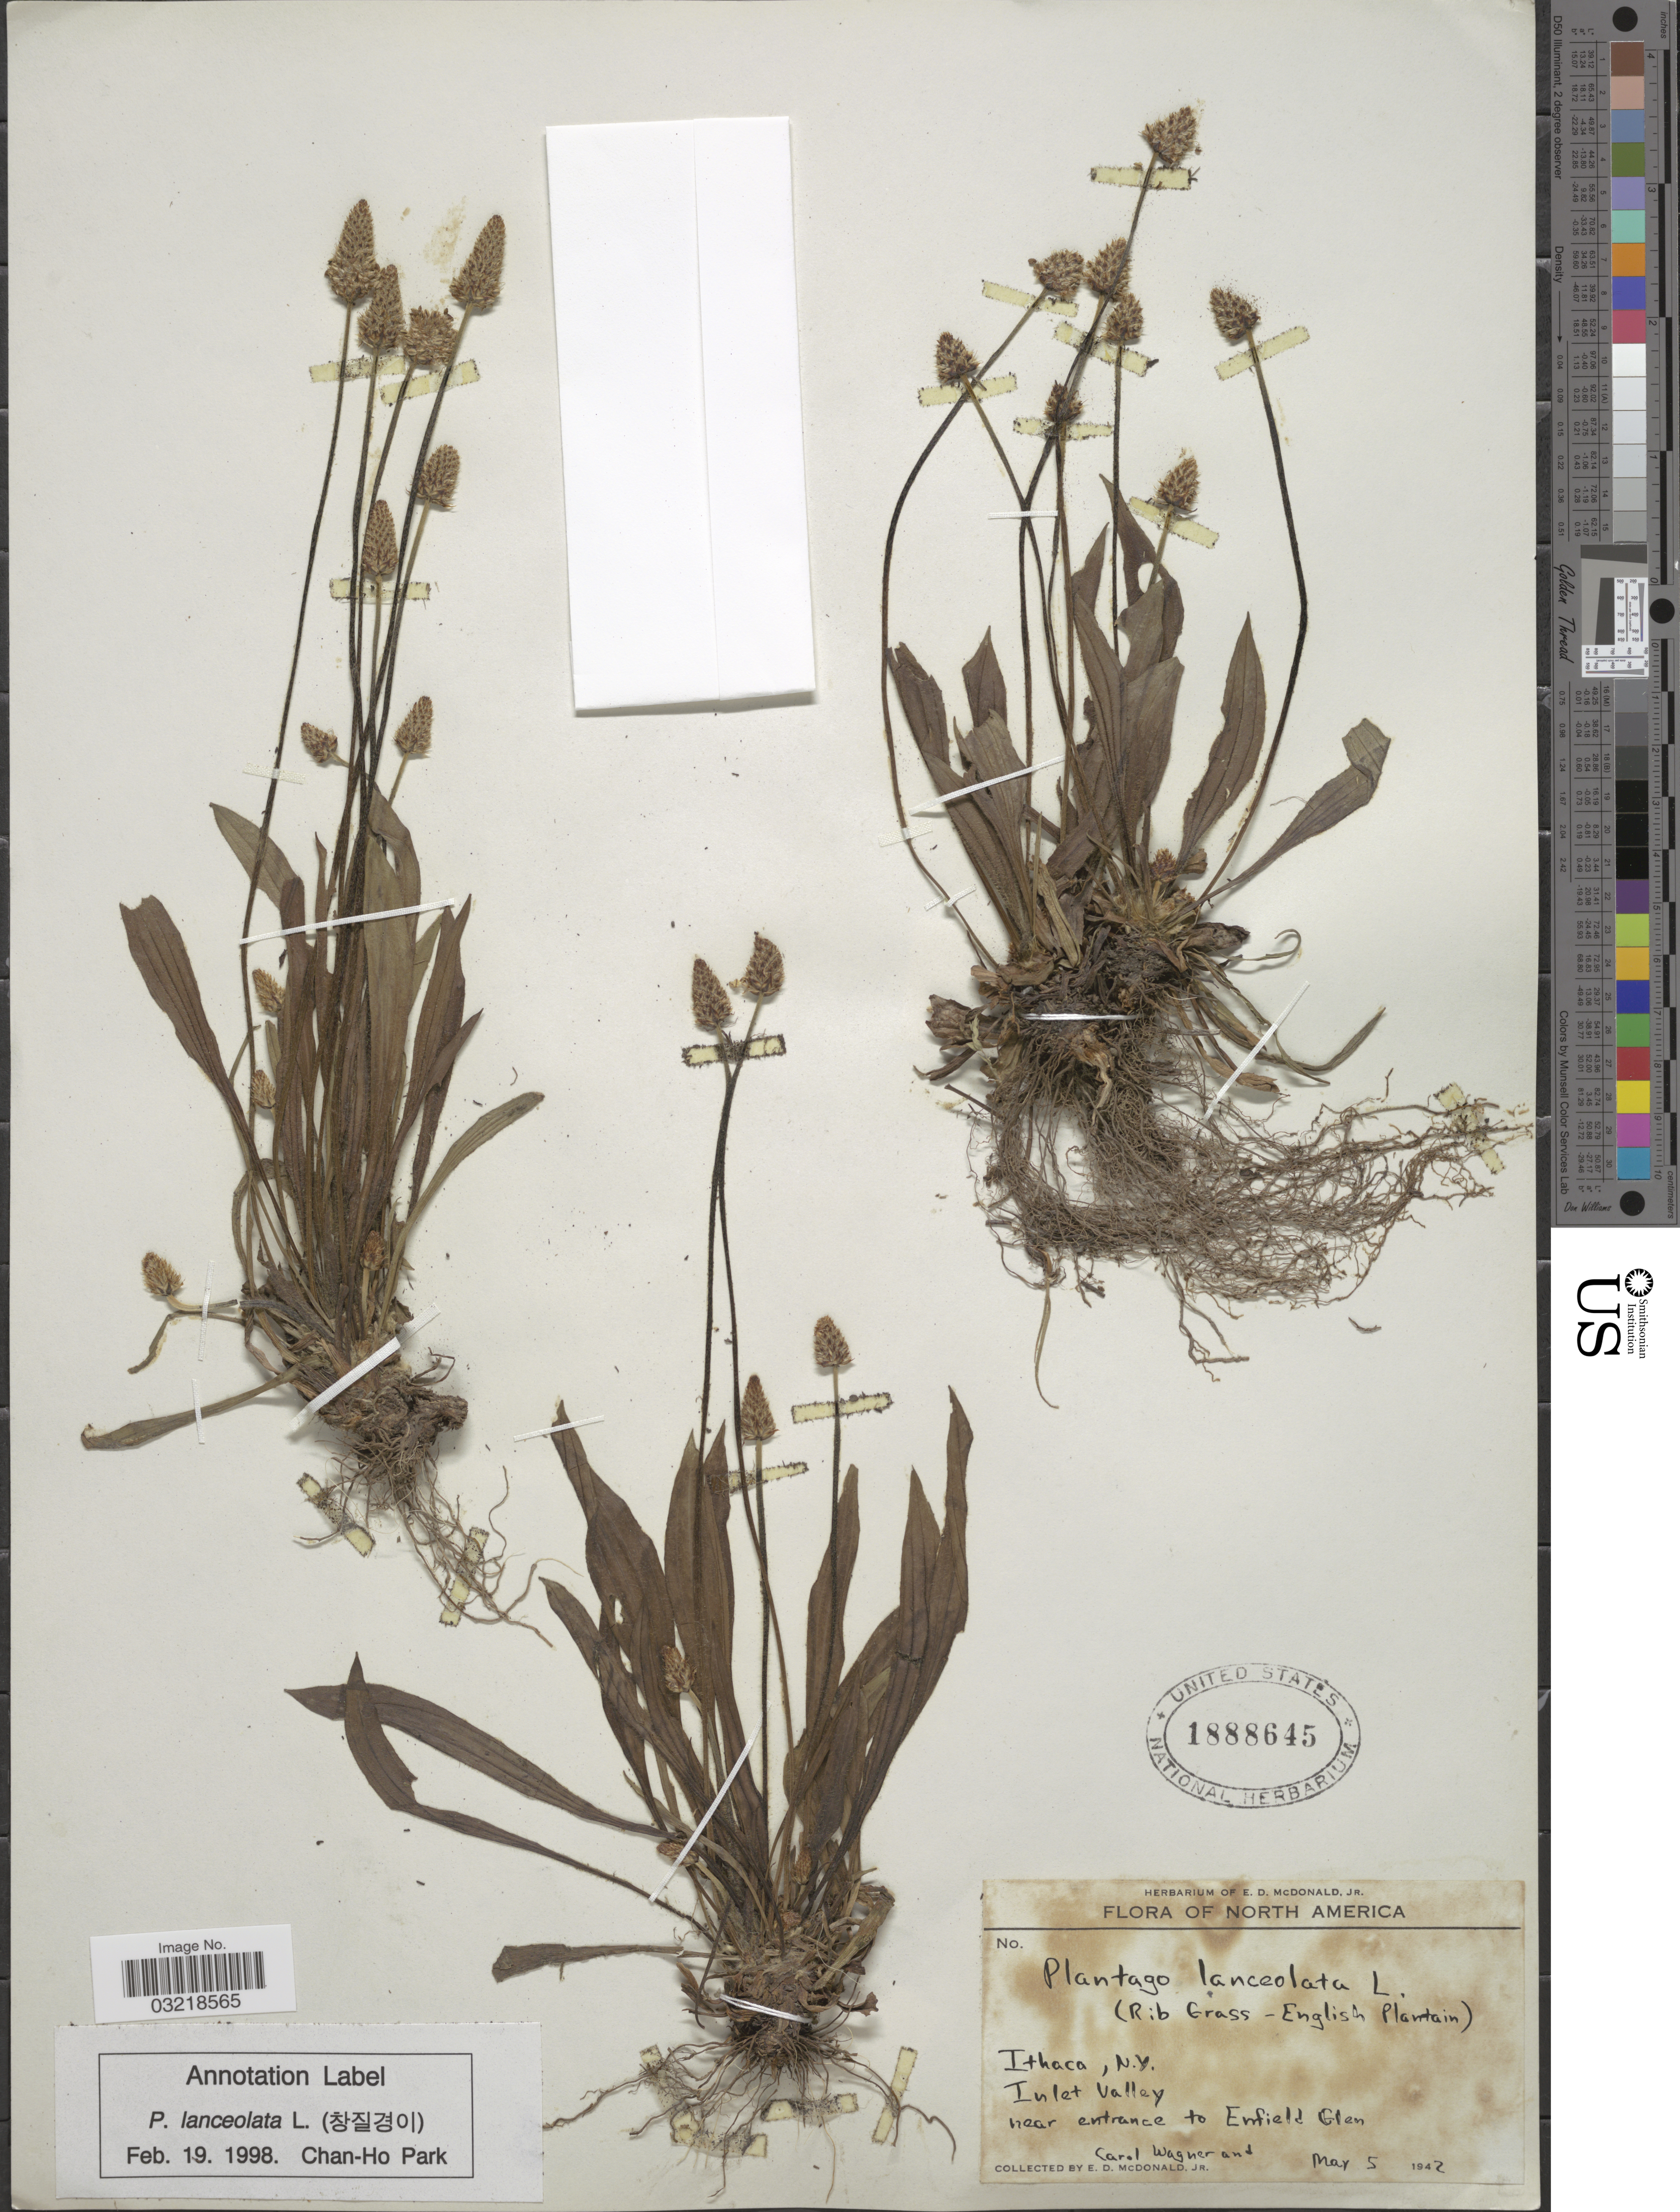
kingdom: Plantae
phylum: Tracheophyta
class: Magnoliopsida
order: Lamiales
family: Plantaginaceae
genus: Plantago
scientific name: Plantago lanceolata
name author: L.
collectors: E. D. McDonald Jr. & C. Wagner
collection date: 1942-05-05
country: United States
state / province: New York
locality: Ithaca. Inlet Valley, near entrance to Enfield Glen.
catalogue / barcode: US 1888645